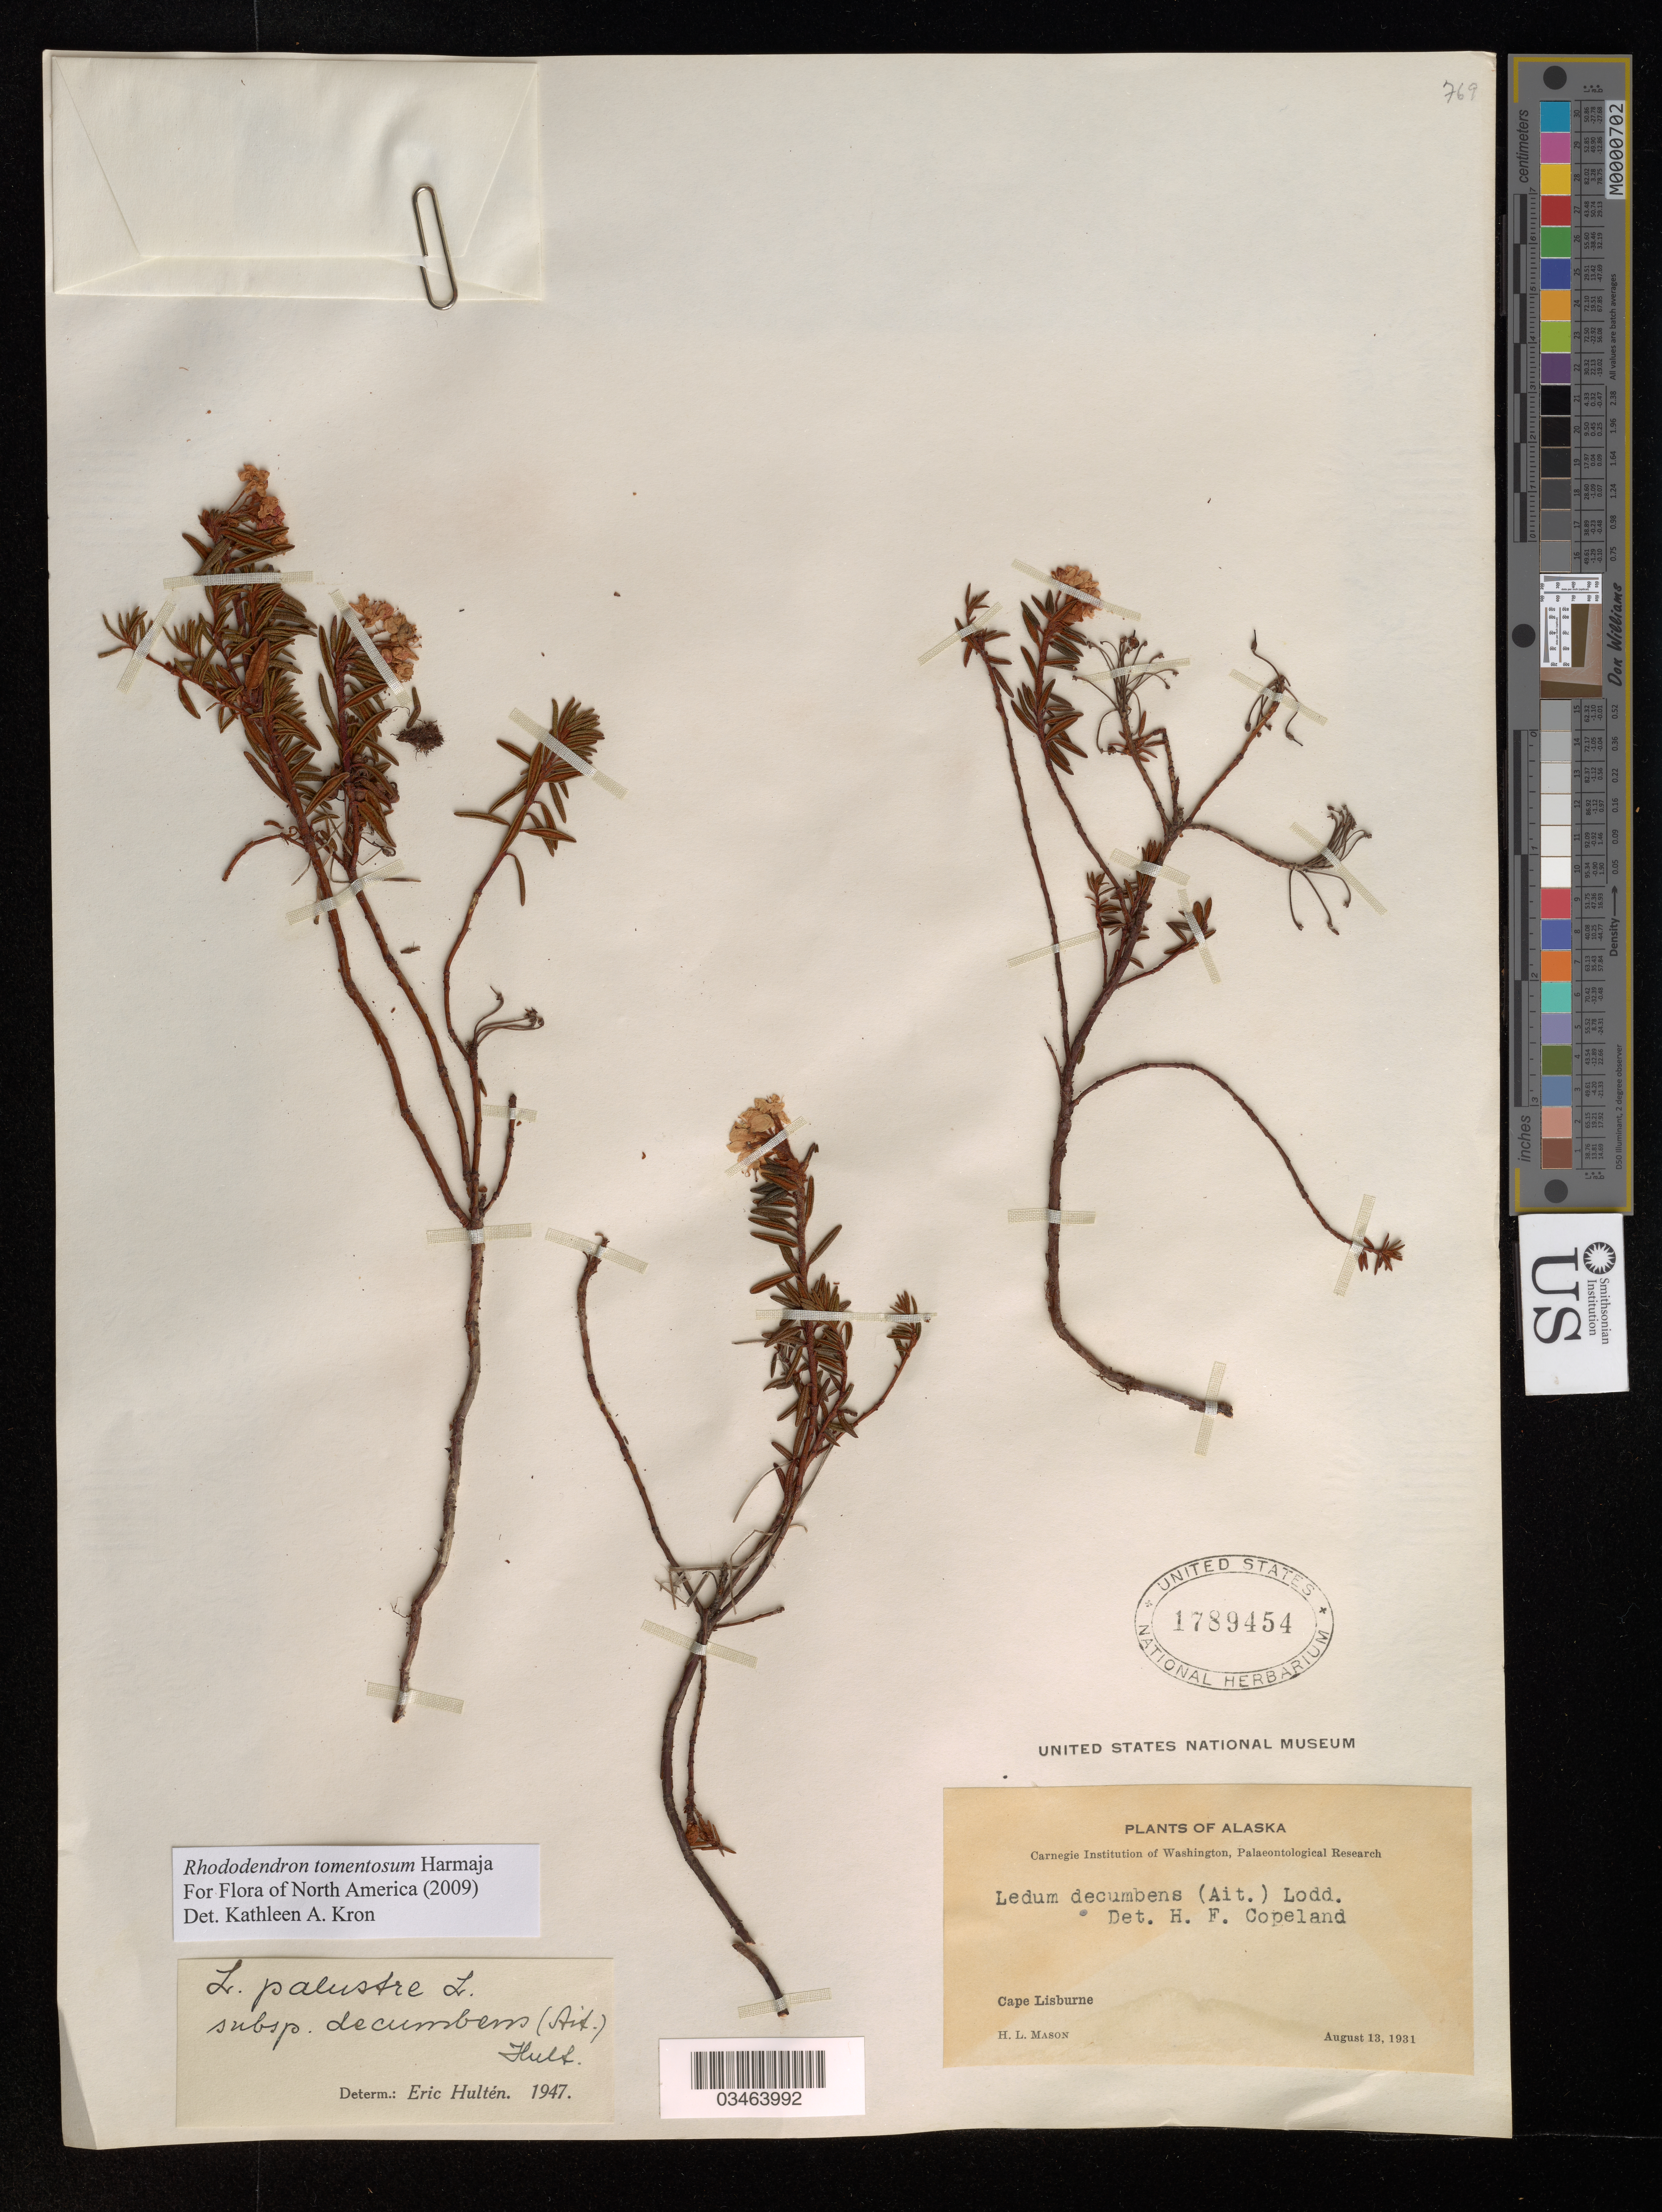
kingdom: Plantae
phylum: Tracheophyta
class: Magnoliopsida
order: Ericales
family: Ericaceae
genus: Rhododendron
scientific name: Rhododendron tomentosum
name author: Harmaja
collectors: H. L. Mason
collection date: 1931-08-13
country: United States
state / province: Alaska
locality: Cape Lisburne.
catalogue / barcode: US 1789454